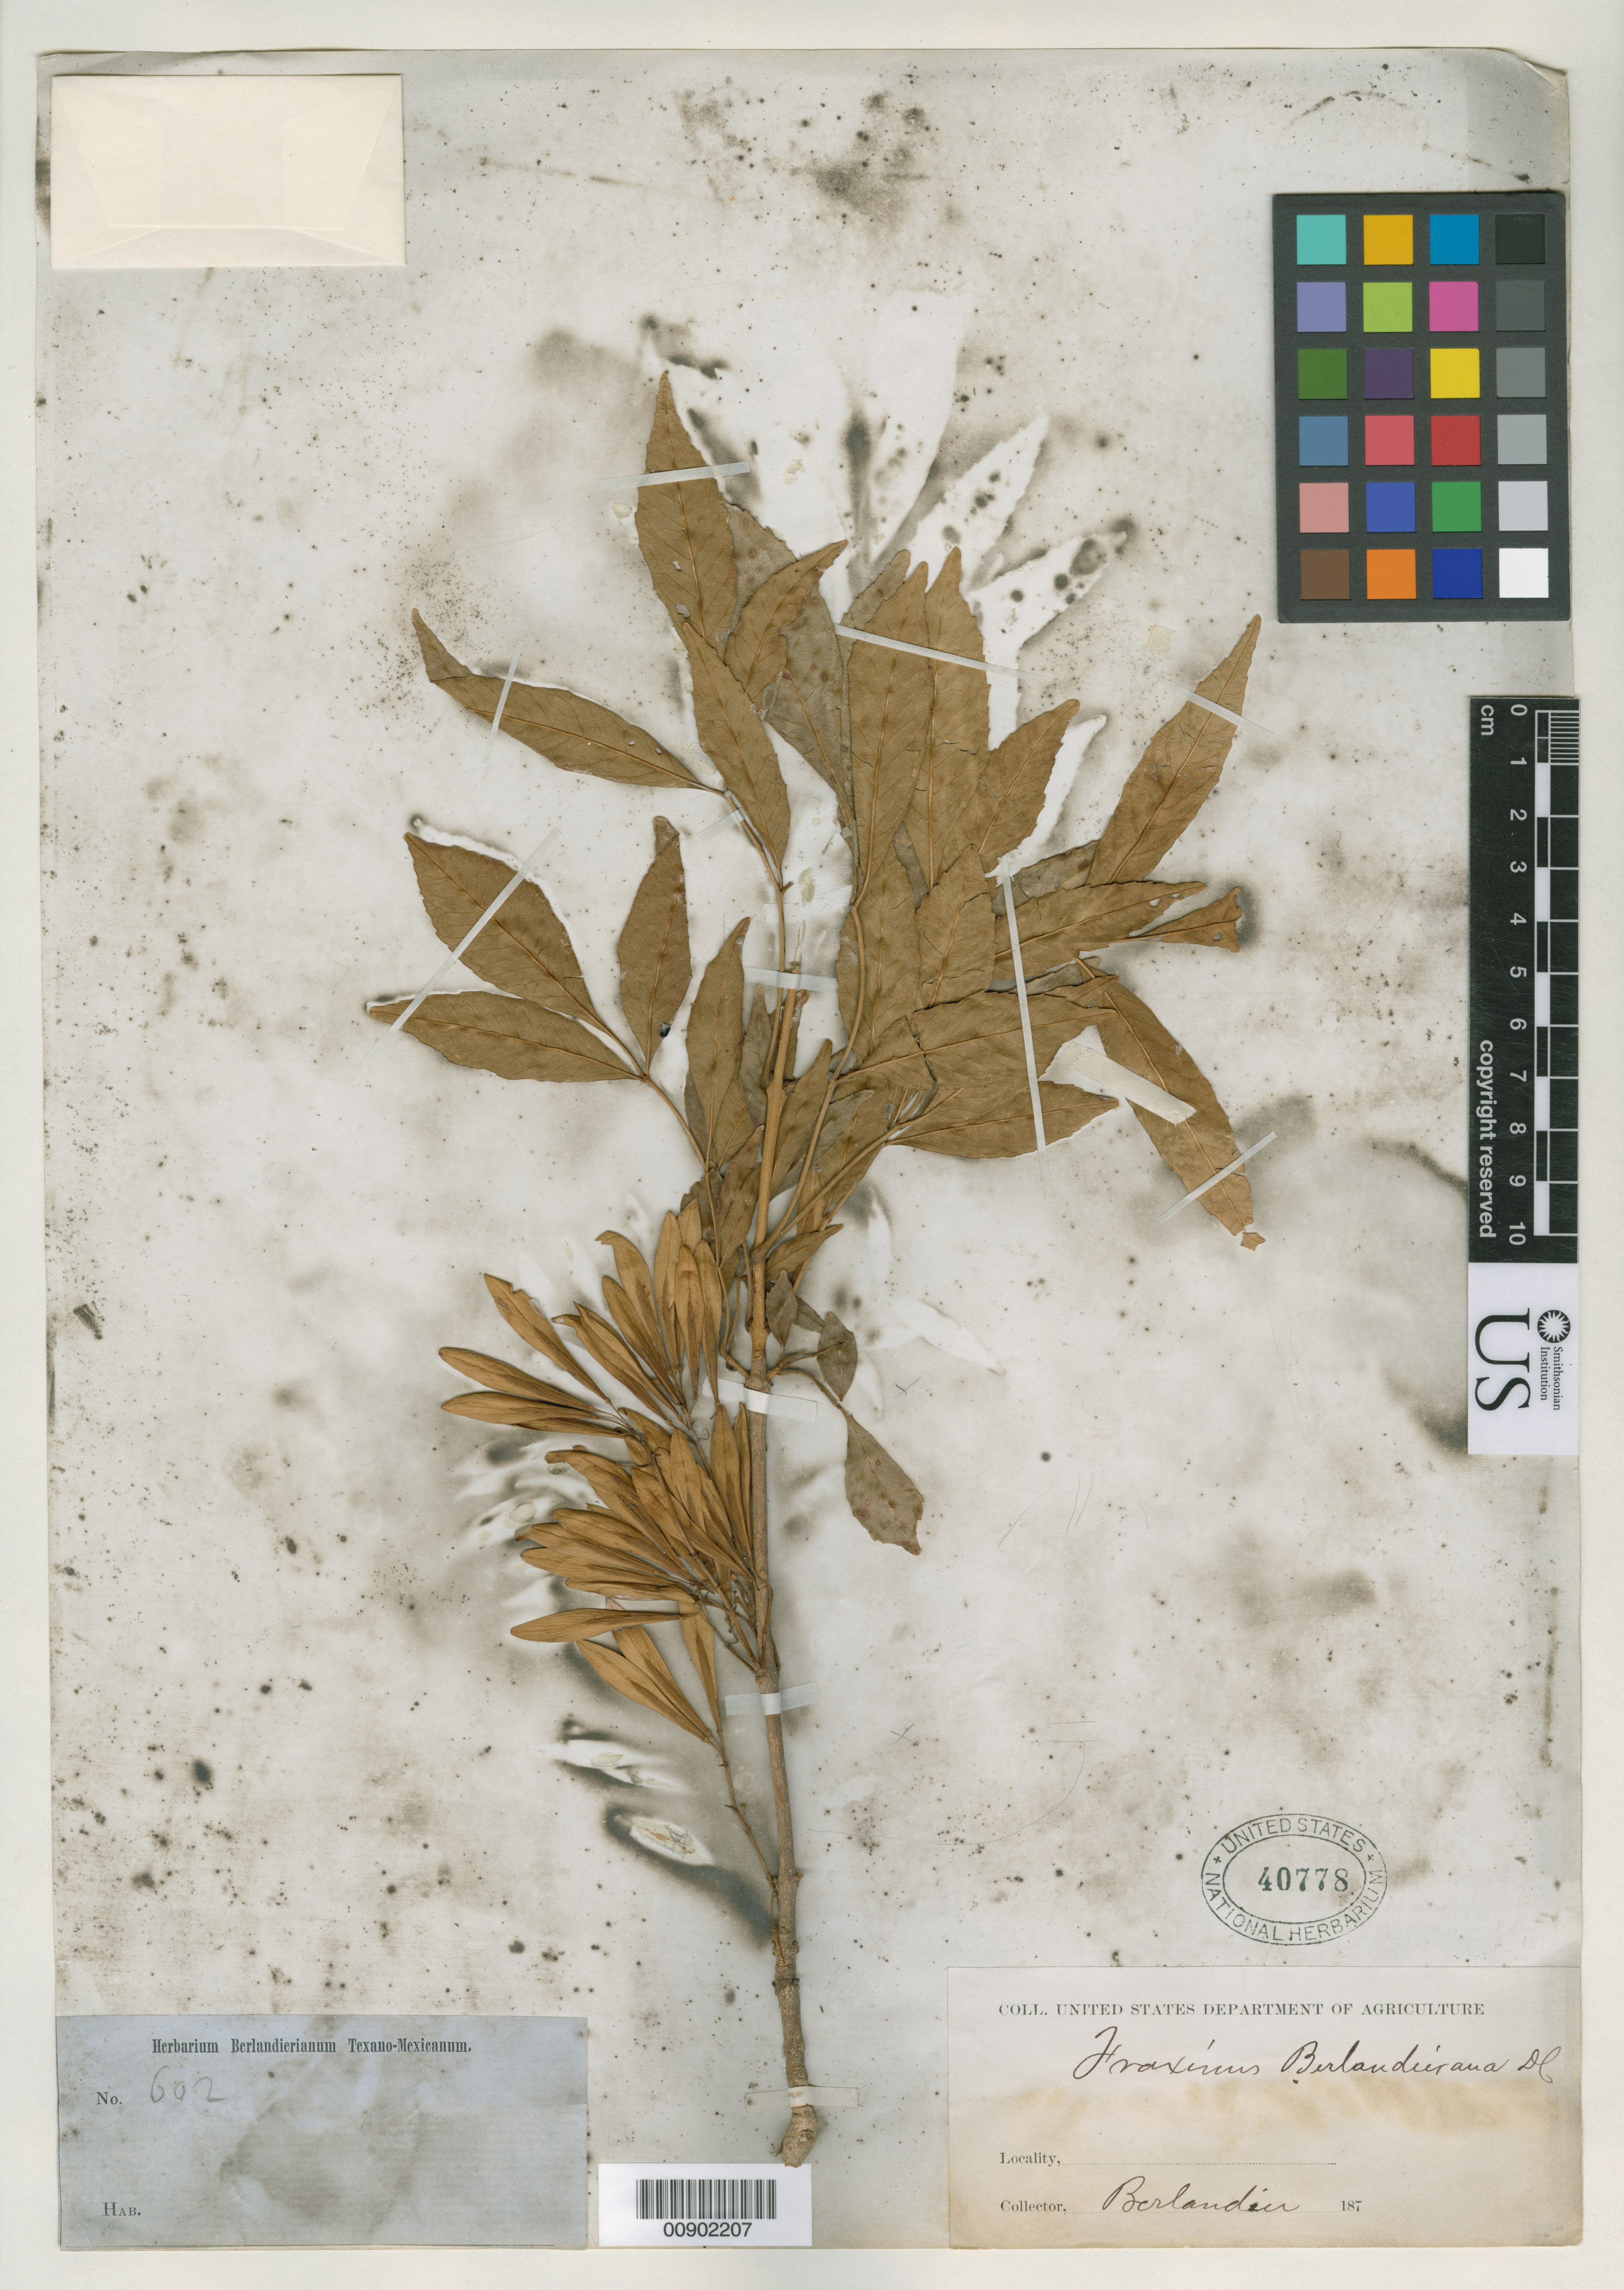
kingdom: Plantae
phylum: Tracheophyta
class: Magnoliopsida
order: Lamiales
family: Oleaceae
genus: Fraxinus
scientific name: Fraxinus berlandieriana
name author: A. DC.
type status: Possible Syntype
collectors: J. L. Berlandier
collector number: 602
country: United States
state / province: Texas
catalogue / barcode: US 40778